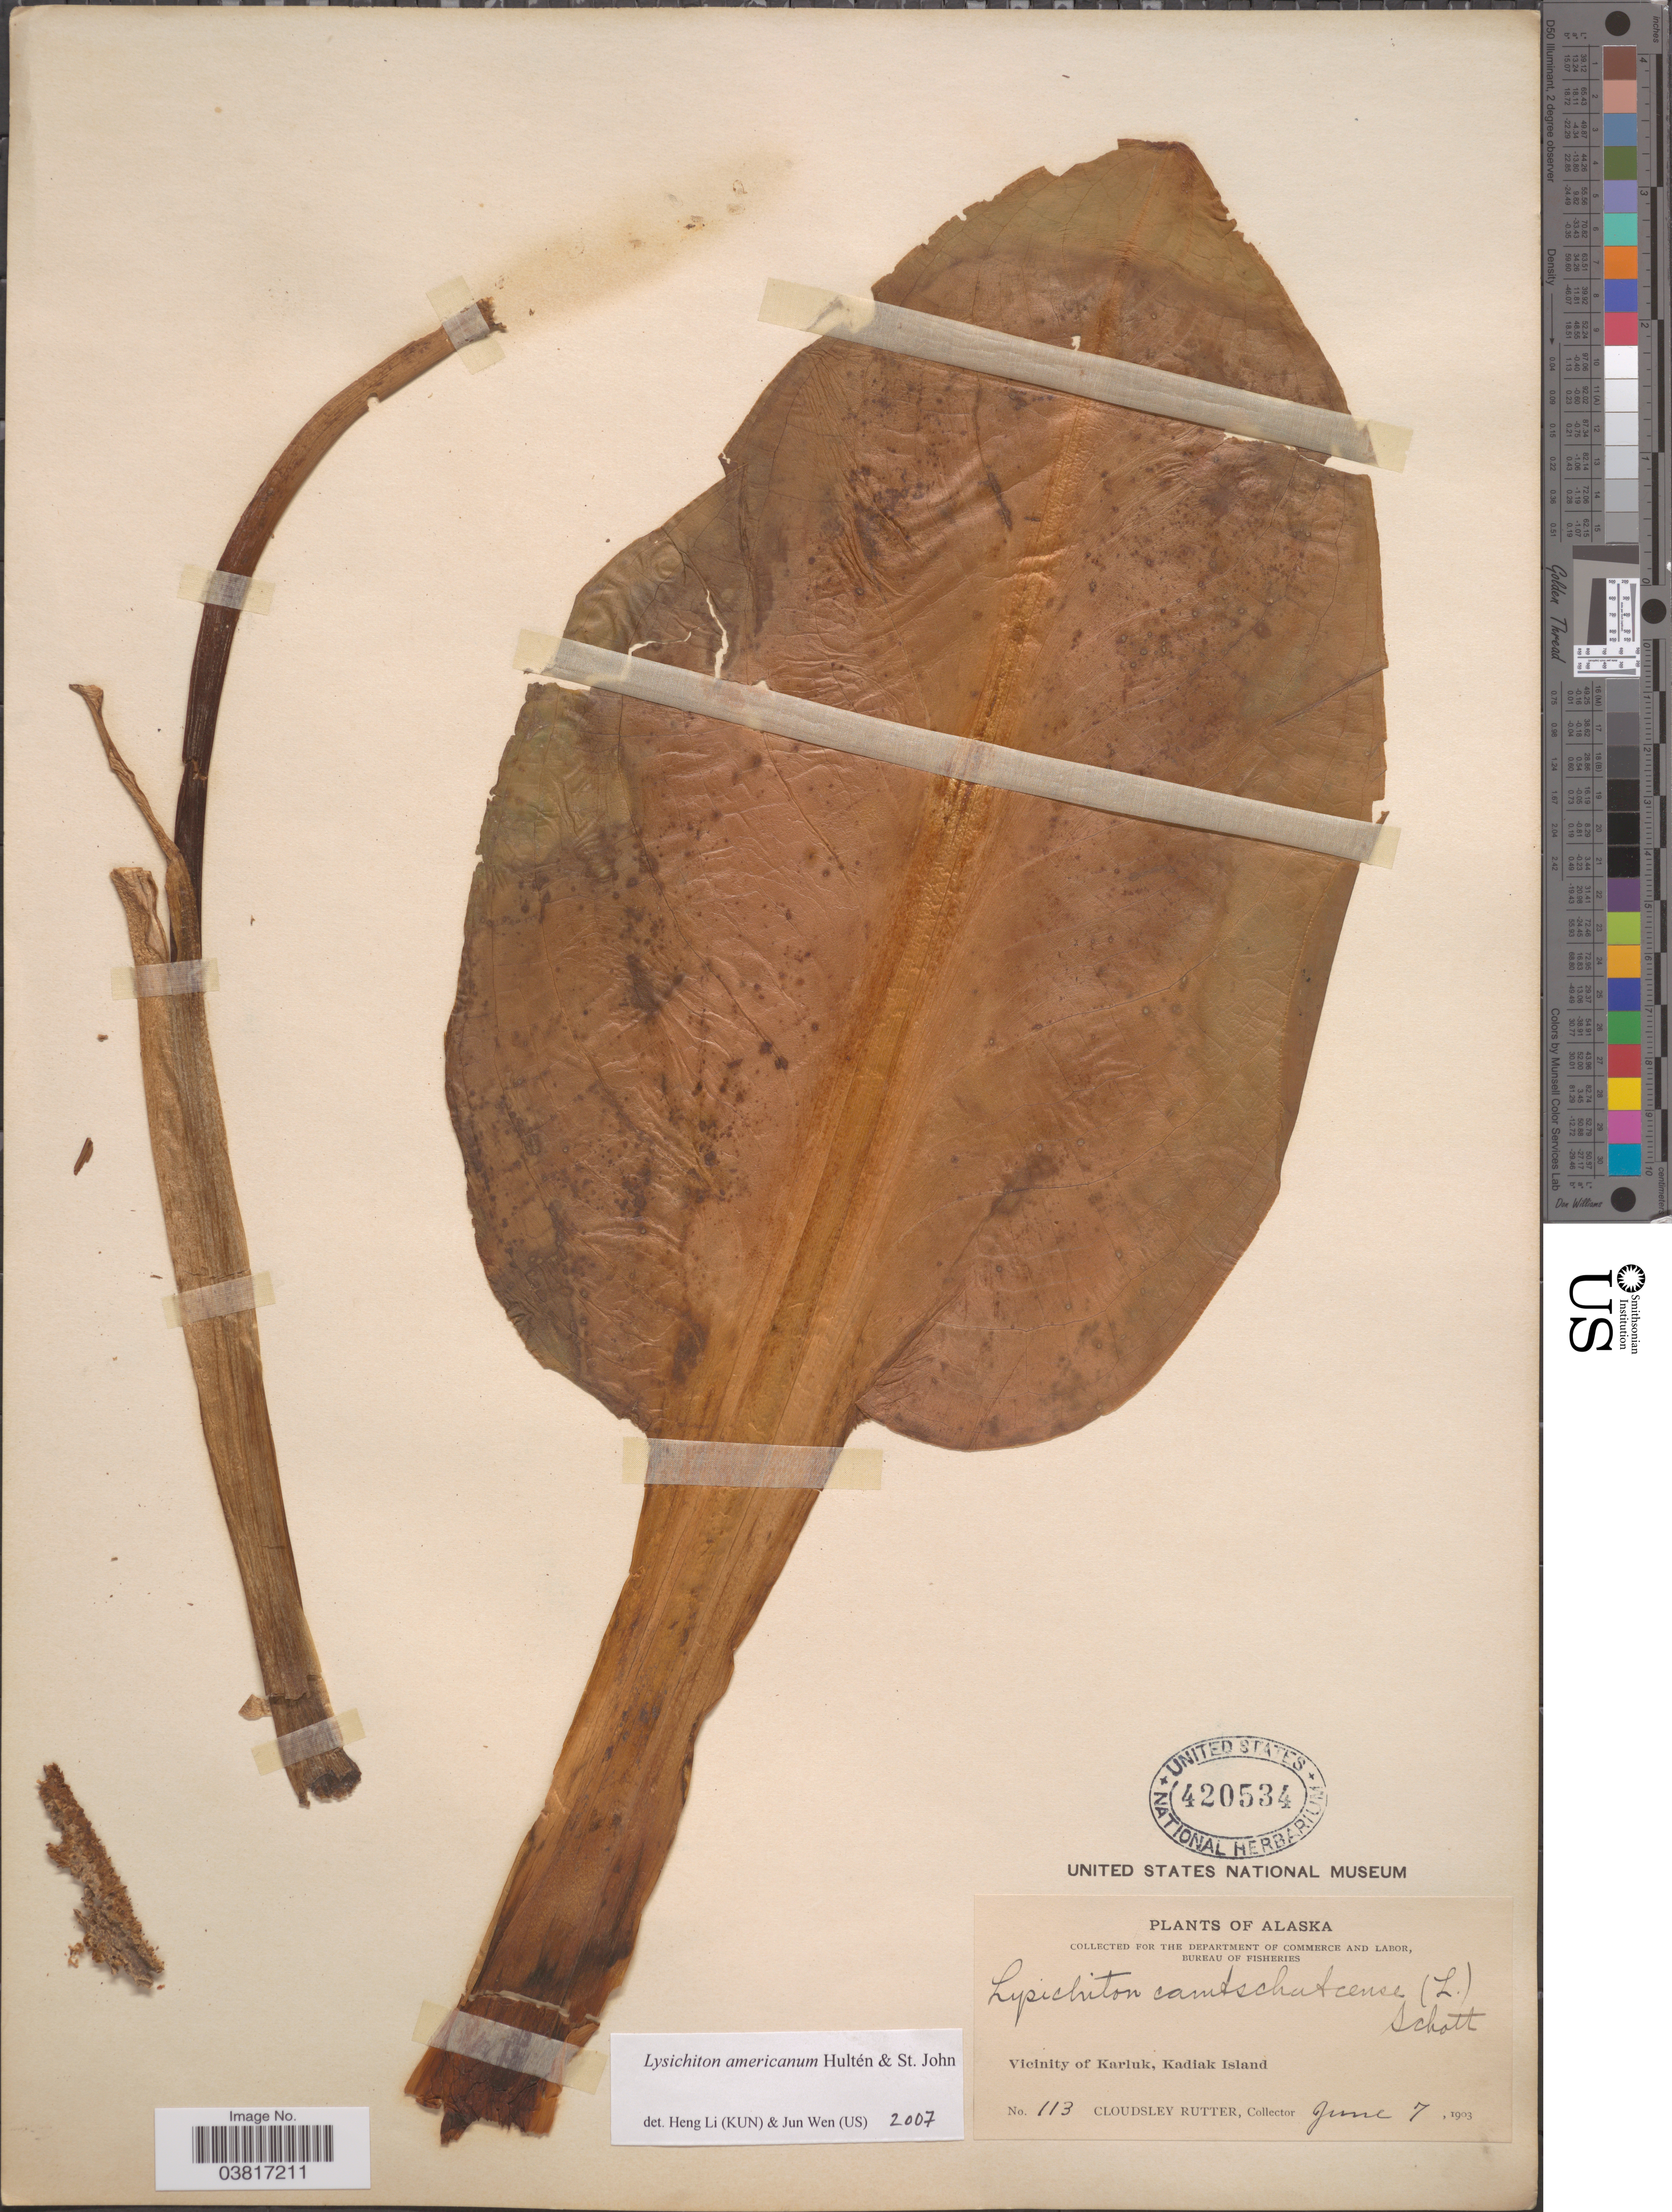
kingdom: Plantae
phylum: Tracheophyta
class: Liliopsida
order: Alismatales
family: Araceae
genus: Lysichiton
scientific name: Lysichiton americanus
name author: Hultén & H. St. John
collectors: C. Rutter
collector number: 113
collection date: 1903-06-07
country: United States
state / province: Alaska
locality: Vicinity of Karluk, Kadiak Island.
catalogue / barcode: US 420534